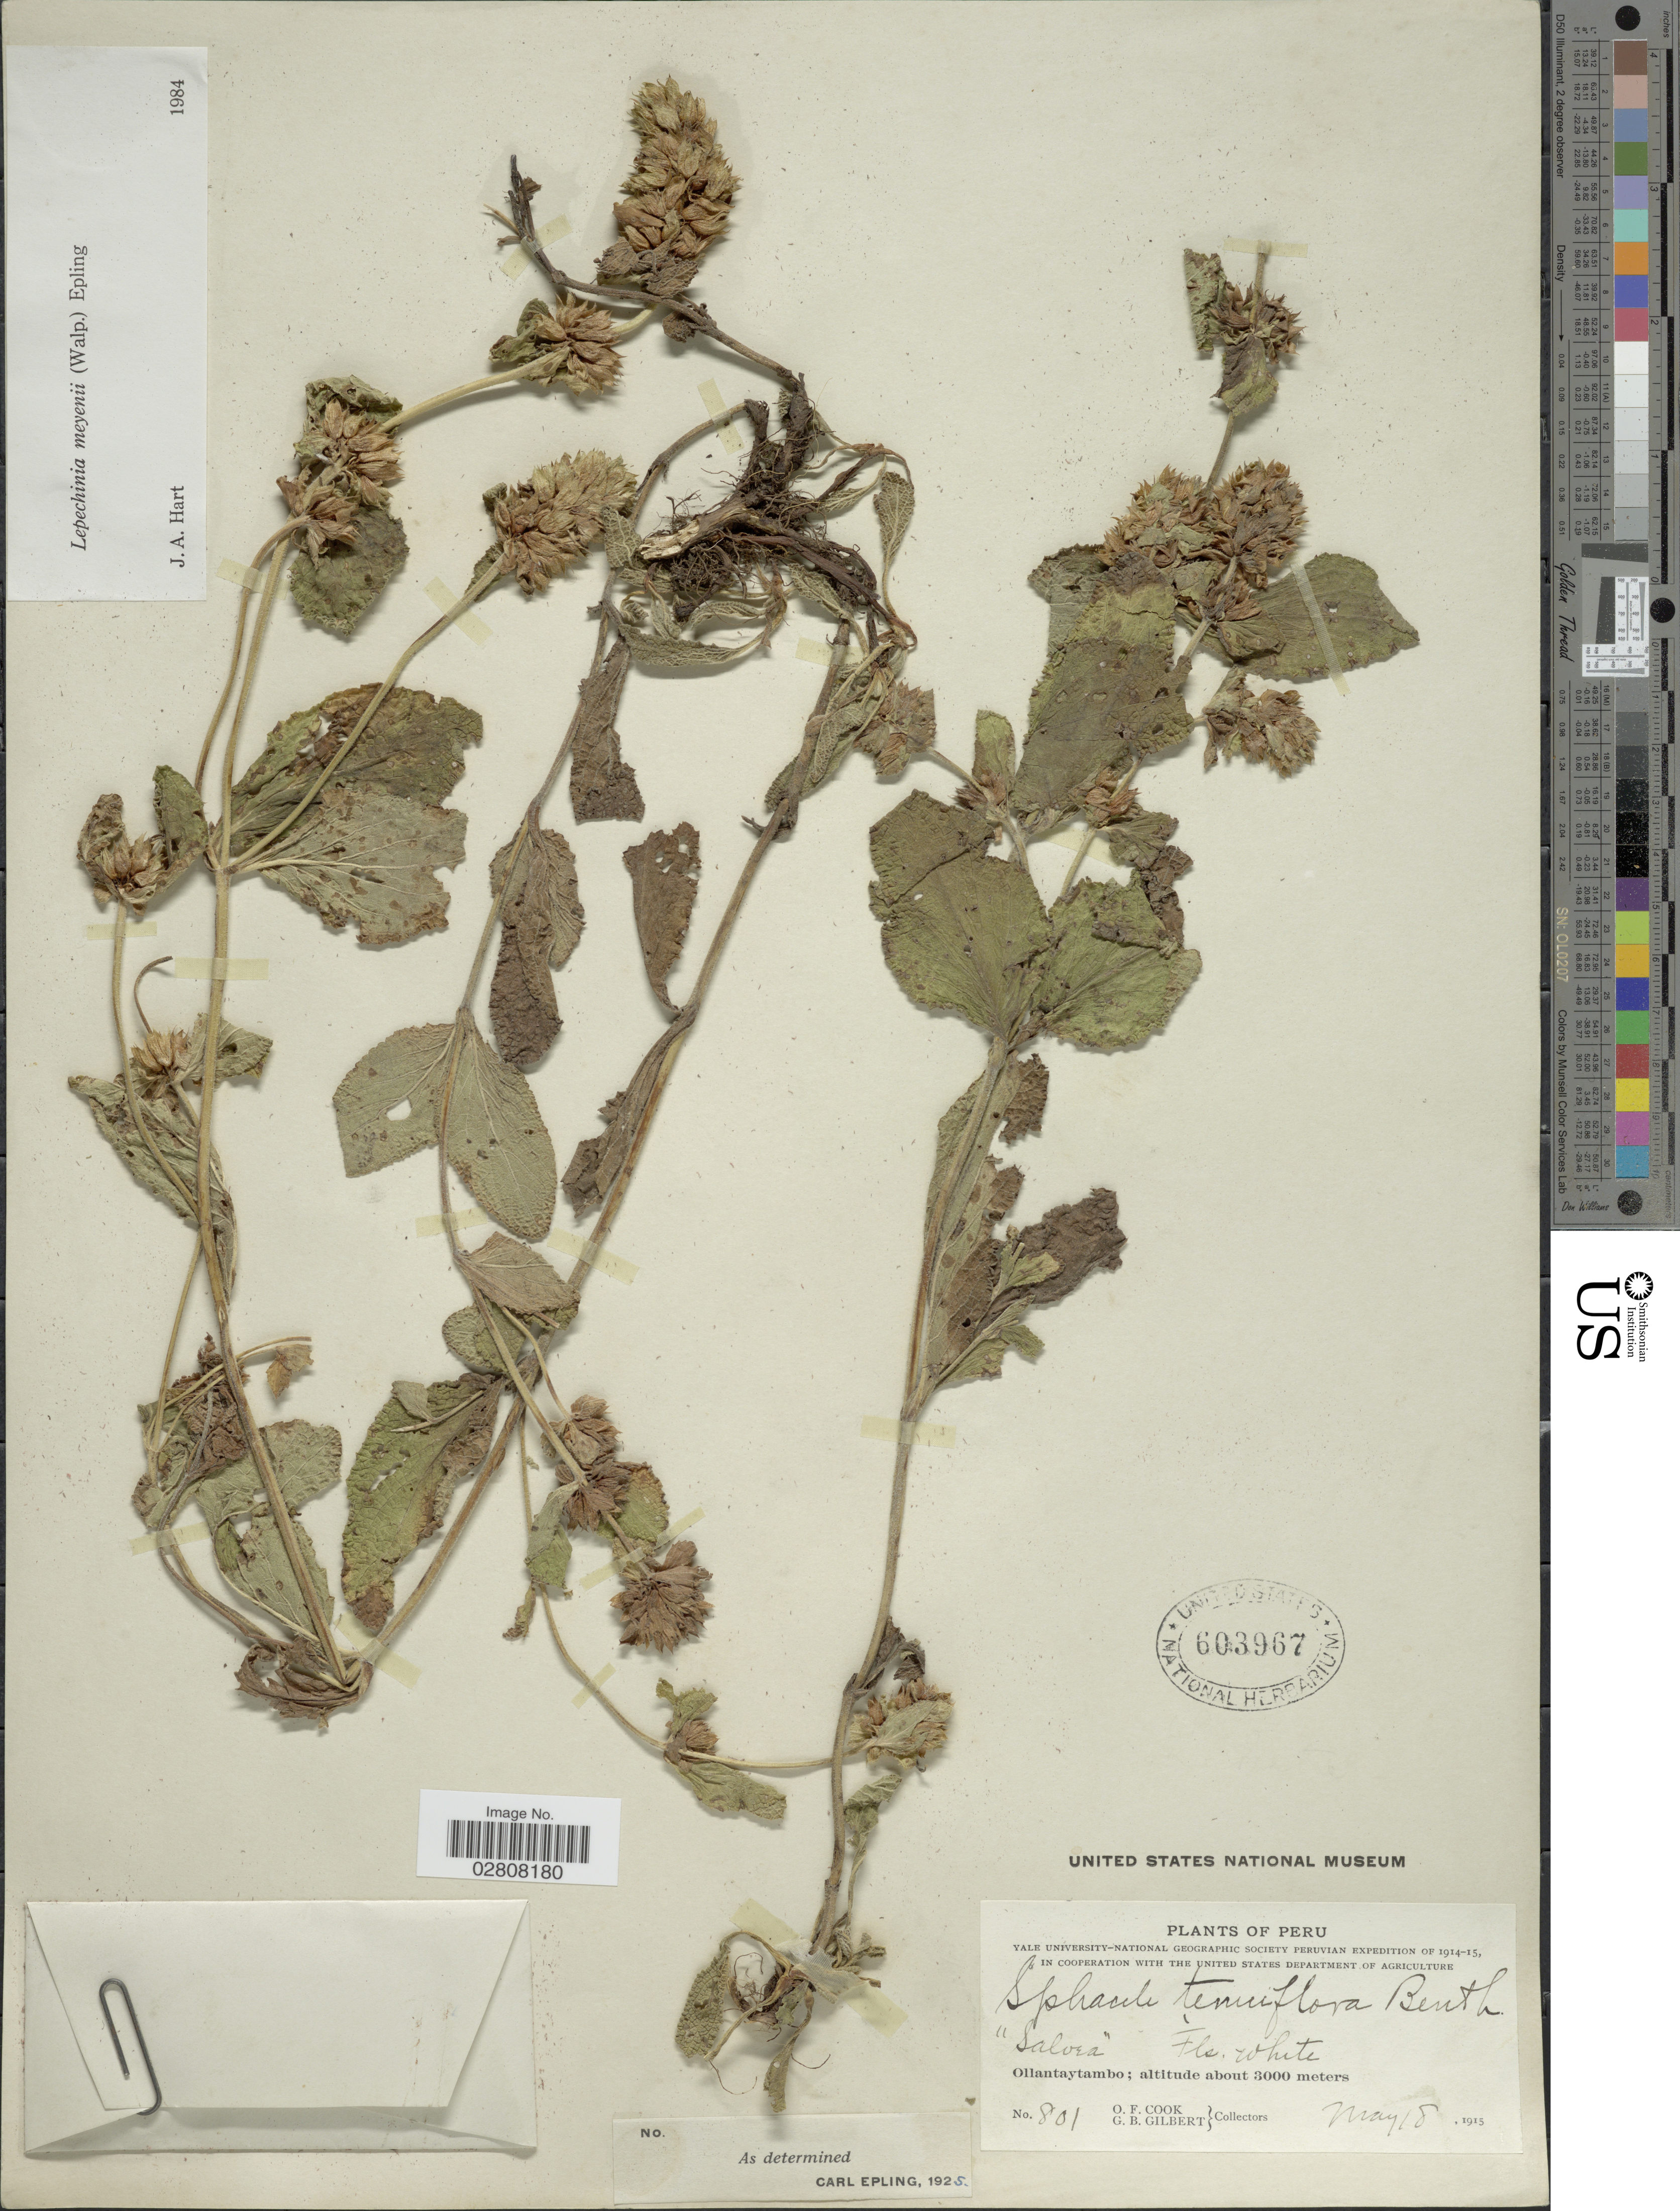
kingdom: Plantae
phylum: Tracheophyta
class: Magnoliopsida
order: Lamiales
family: Lamiaceae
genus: Lepechinia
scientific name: Lepechinia meyenii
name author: (Walp.) Epling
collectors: O. F. Cook & G. B. Gilbert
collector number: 801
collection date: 1915-05-18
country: Peru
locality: Ollantaytambo.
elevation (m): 3000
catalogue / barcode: US 603967